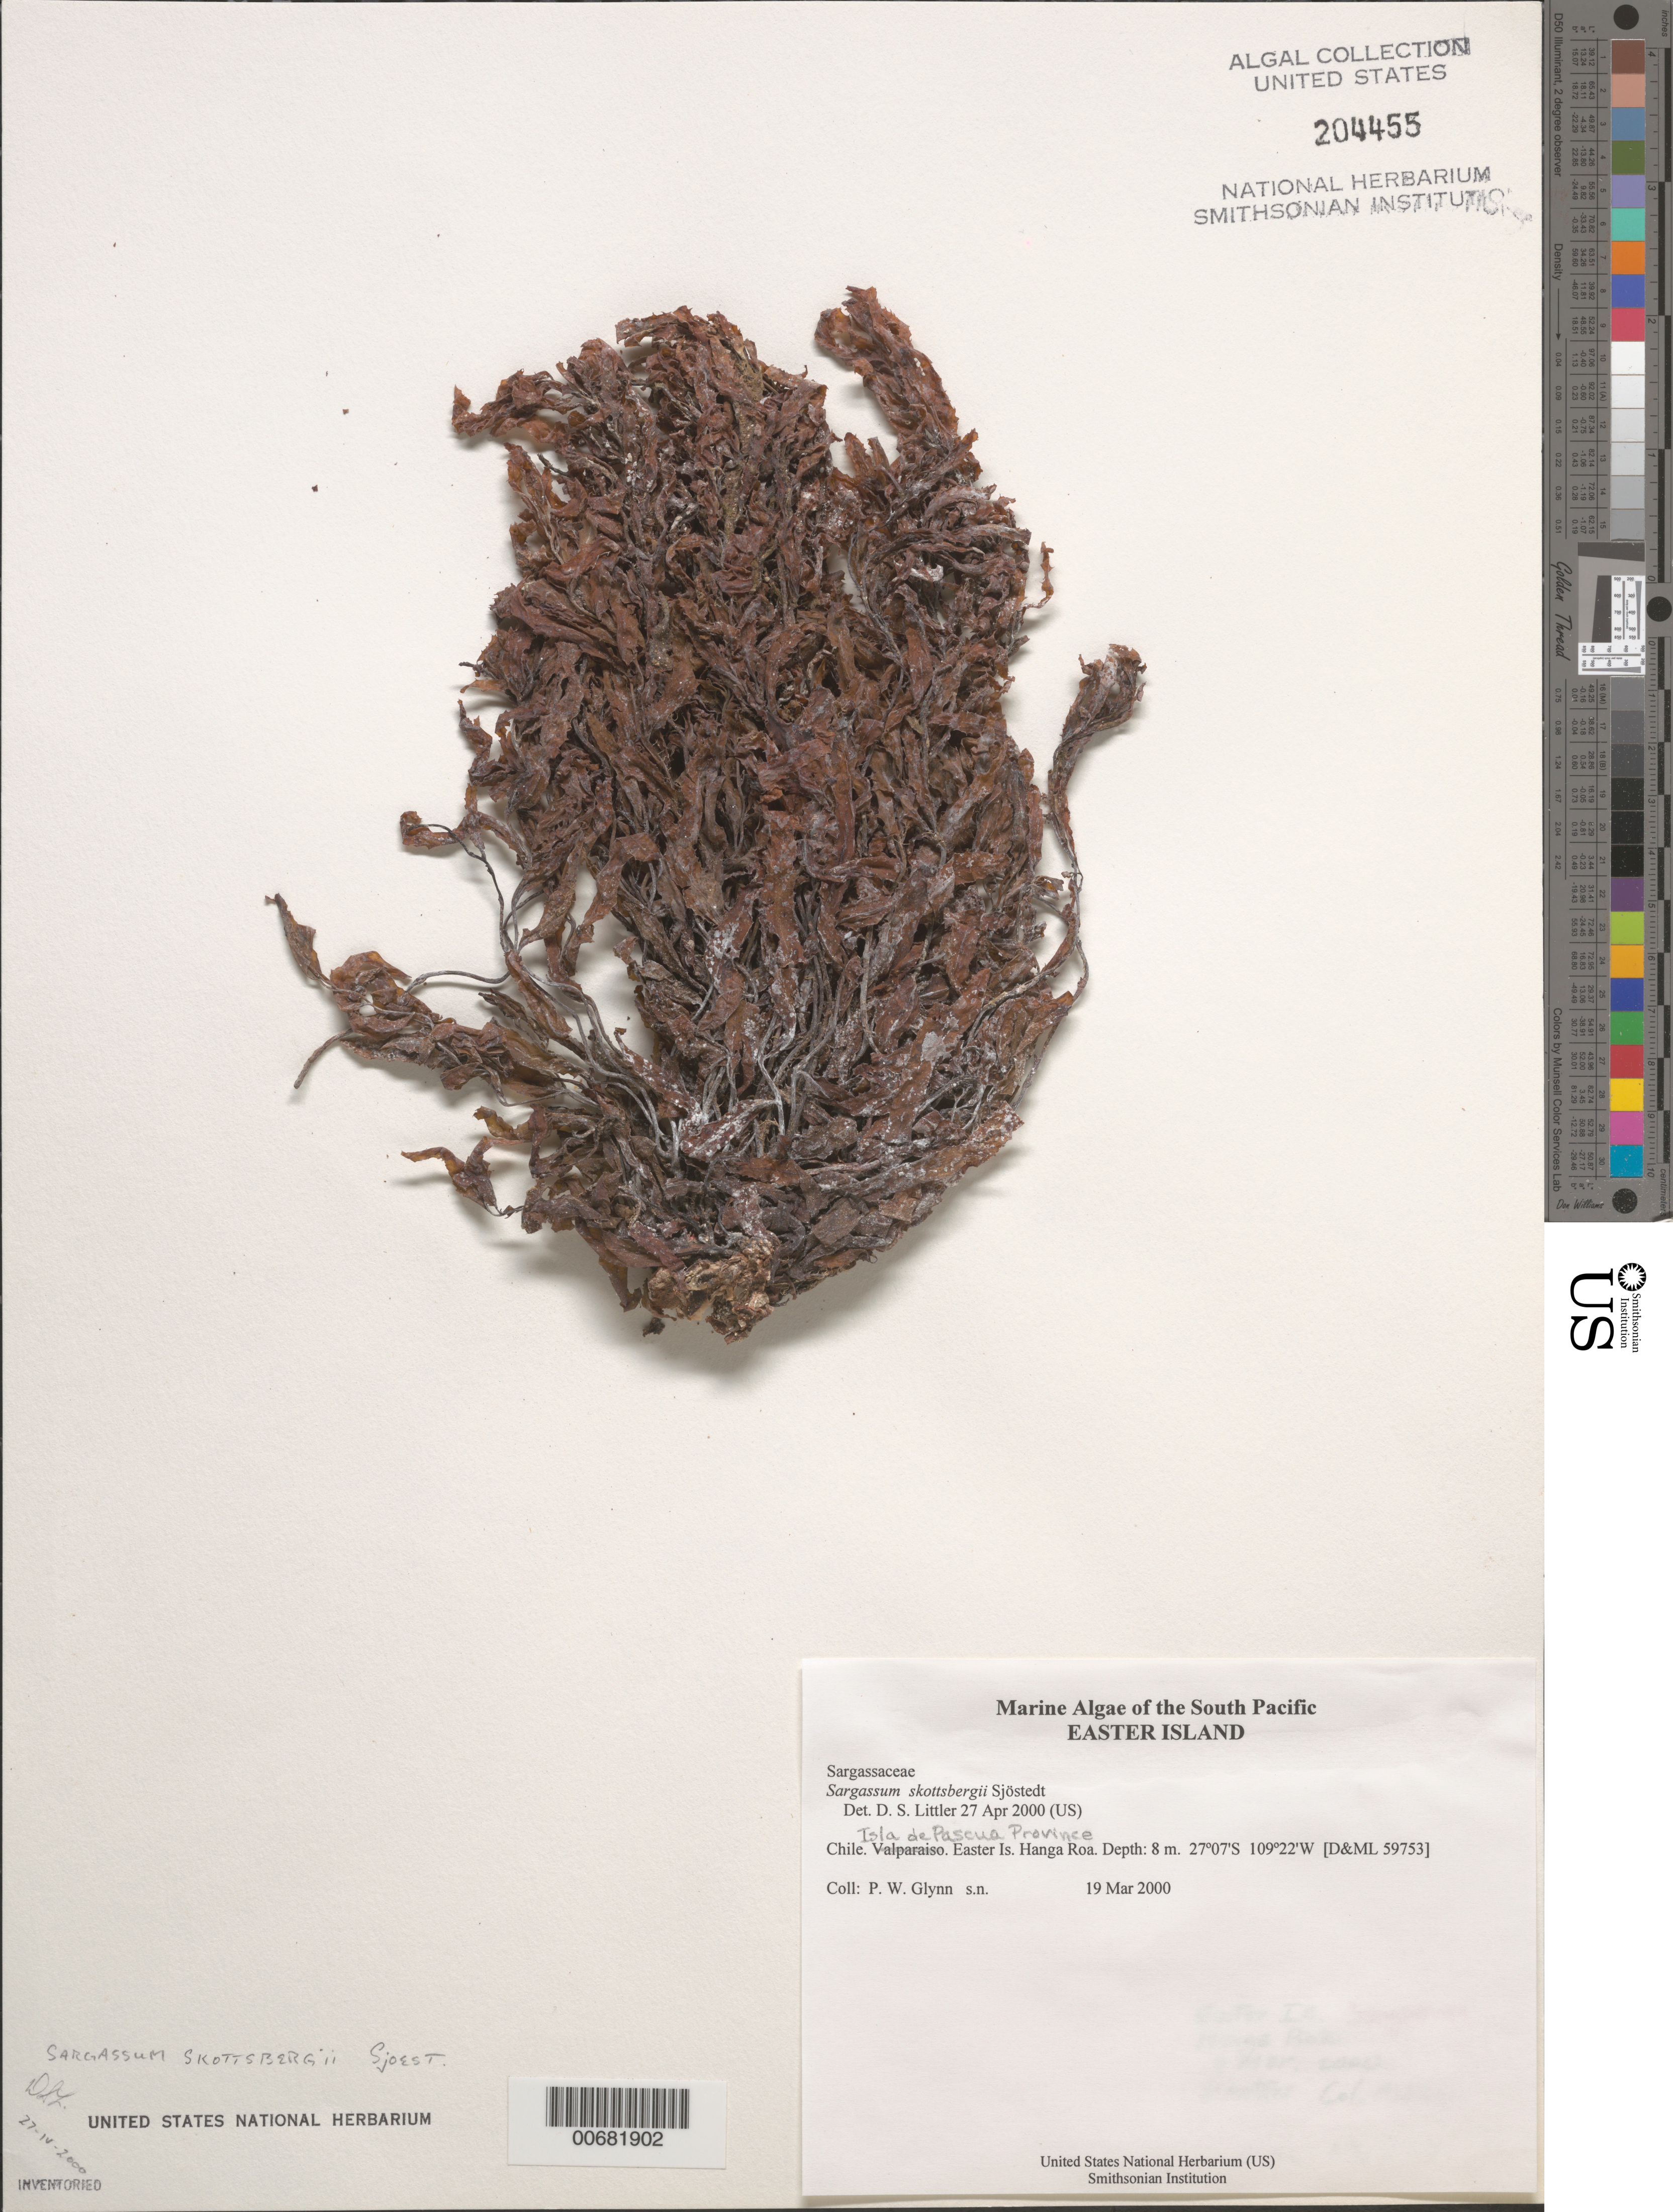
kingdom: Chromista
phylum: Ochrophyta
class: Phaeophyceae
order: Fucales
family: Sargassaceae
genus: Sargassum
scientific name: Sargassum obtusifolium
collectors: P. Glynn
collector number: D&ML 59753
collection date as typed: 19 Mar 2000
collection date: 2000-03-19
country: Chile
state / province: Valparaíso (V)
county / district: Isla de Pascua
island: Pascua [Easter]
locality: Hanga Roa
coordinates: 27 07' S, 109 22' W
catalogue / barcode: US 204455